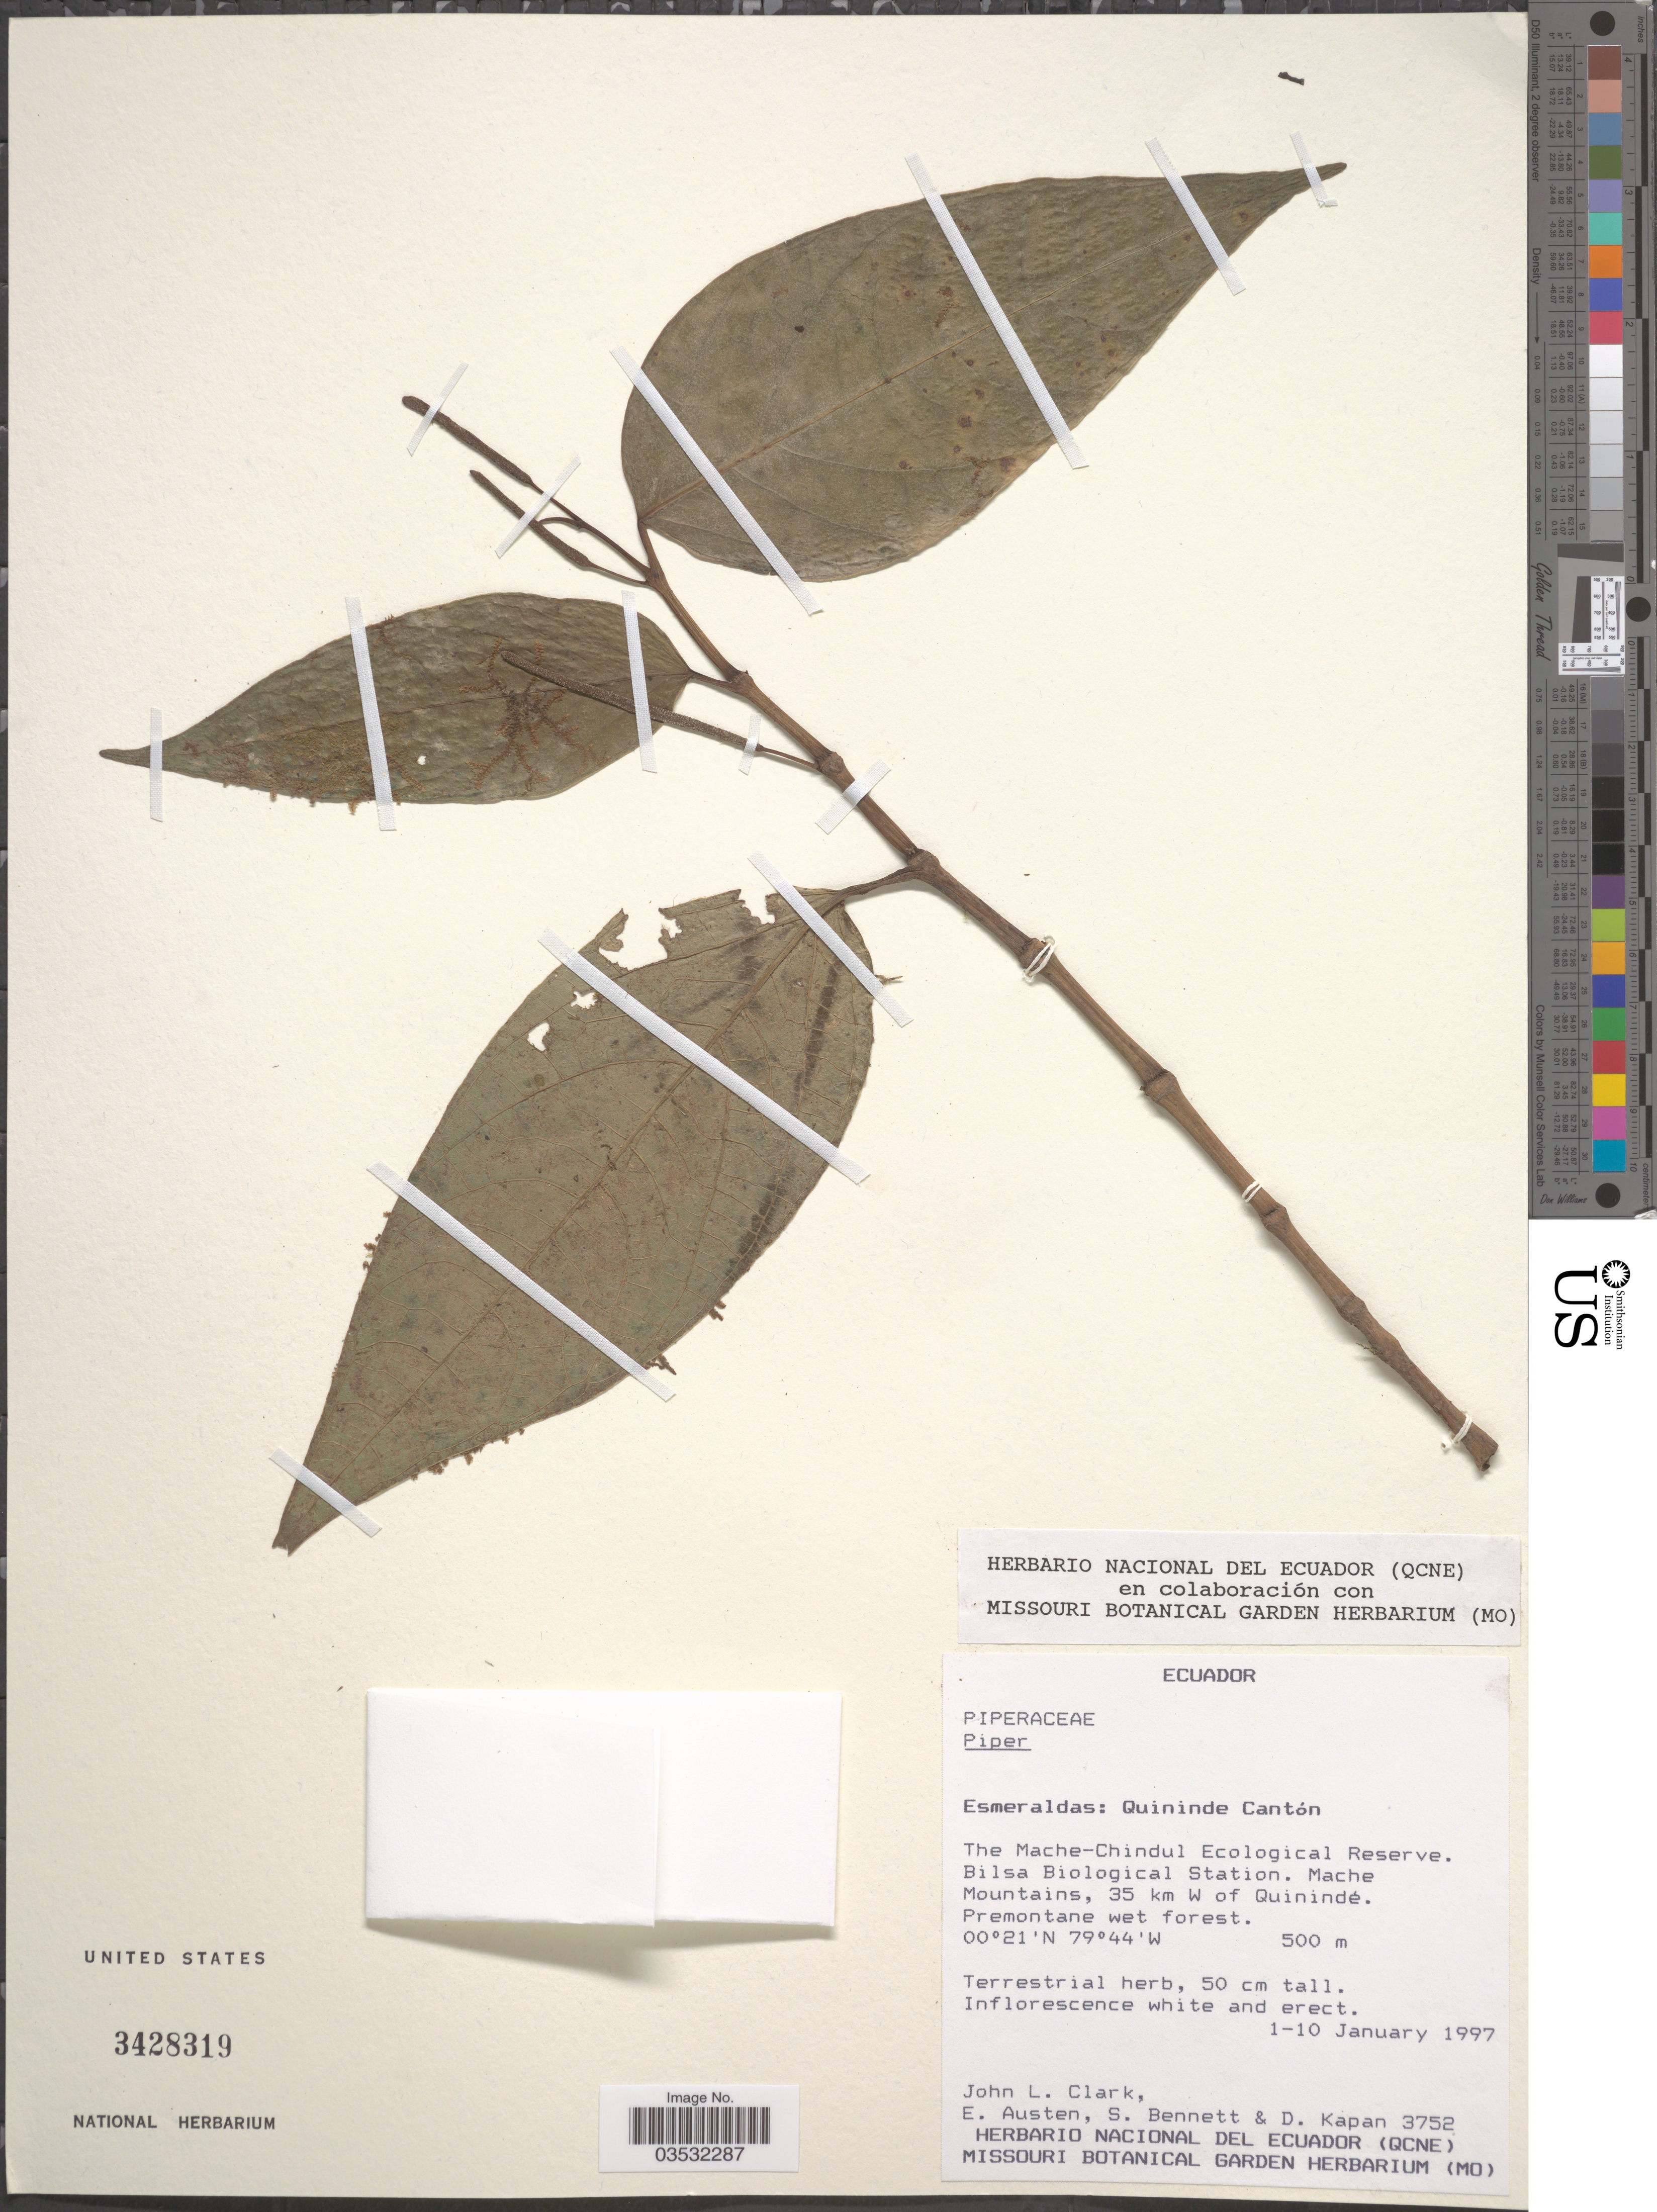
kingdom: Plantae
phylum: Tracheophyta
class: Magnoliopsida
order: Piperales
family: Piperaceae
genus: Piper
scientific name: Piper sp.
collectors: J. L. Clark, E. Austen, S. Bennett & D. Kapan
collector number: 3752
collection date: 1997-01-01/1997-01-10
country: Ecuador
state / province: Esmeraldas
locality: Quininde Cantón. The Mache-Chindul Ecological Reserve. Bilsa Biological Station. Mache Mountains, 35 km W of Quinindé.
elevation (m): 500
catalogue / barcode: US 3428319